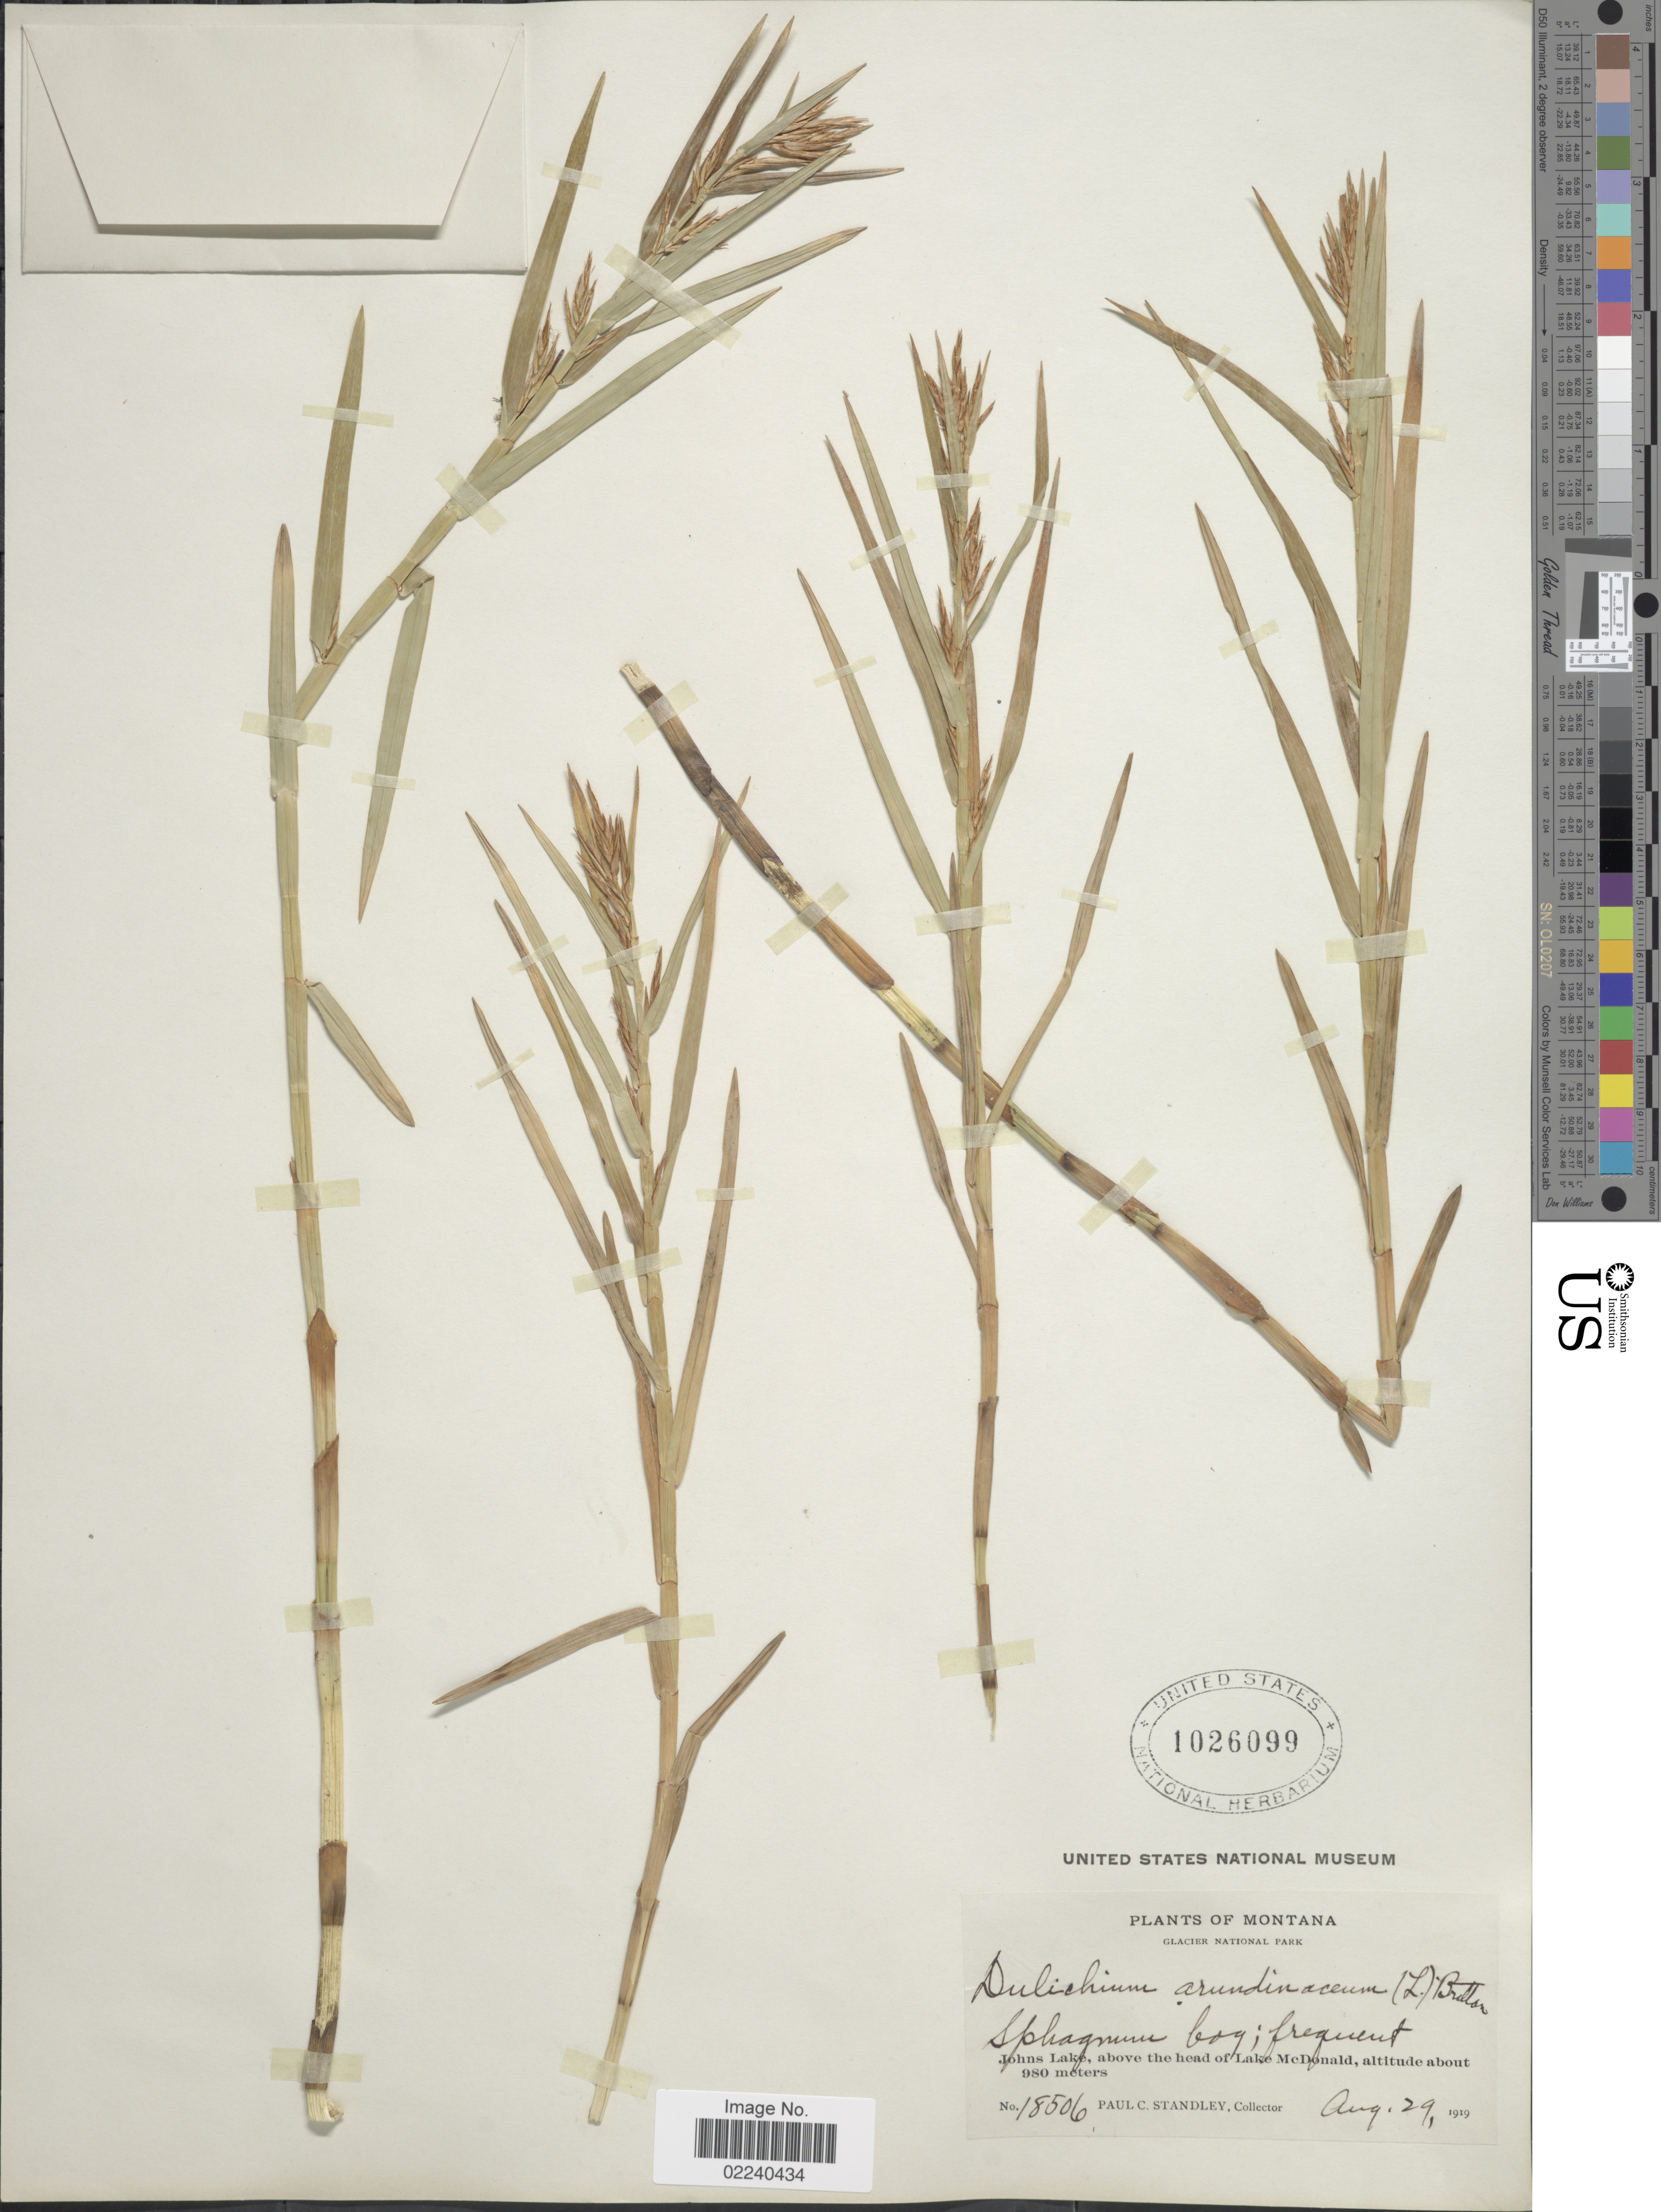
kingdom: Plantae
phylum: Tracheophyta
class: Liliopsida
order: Poales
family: Cyperaceae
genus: Dulichium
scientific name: Dulichium arundinaceum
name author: (L.) Britton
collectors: P. C. Standley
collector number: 18506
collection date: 1919-08-29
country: United States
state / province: Montana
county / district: Flathead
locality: Glacier National Park, Johns Lake, above the head of Lake McDonald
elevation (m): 980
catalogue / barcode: US 1026099